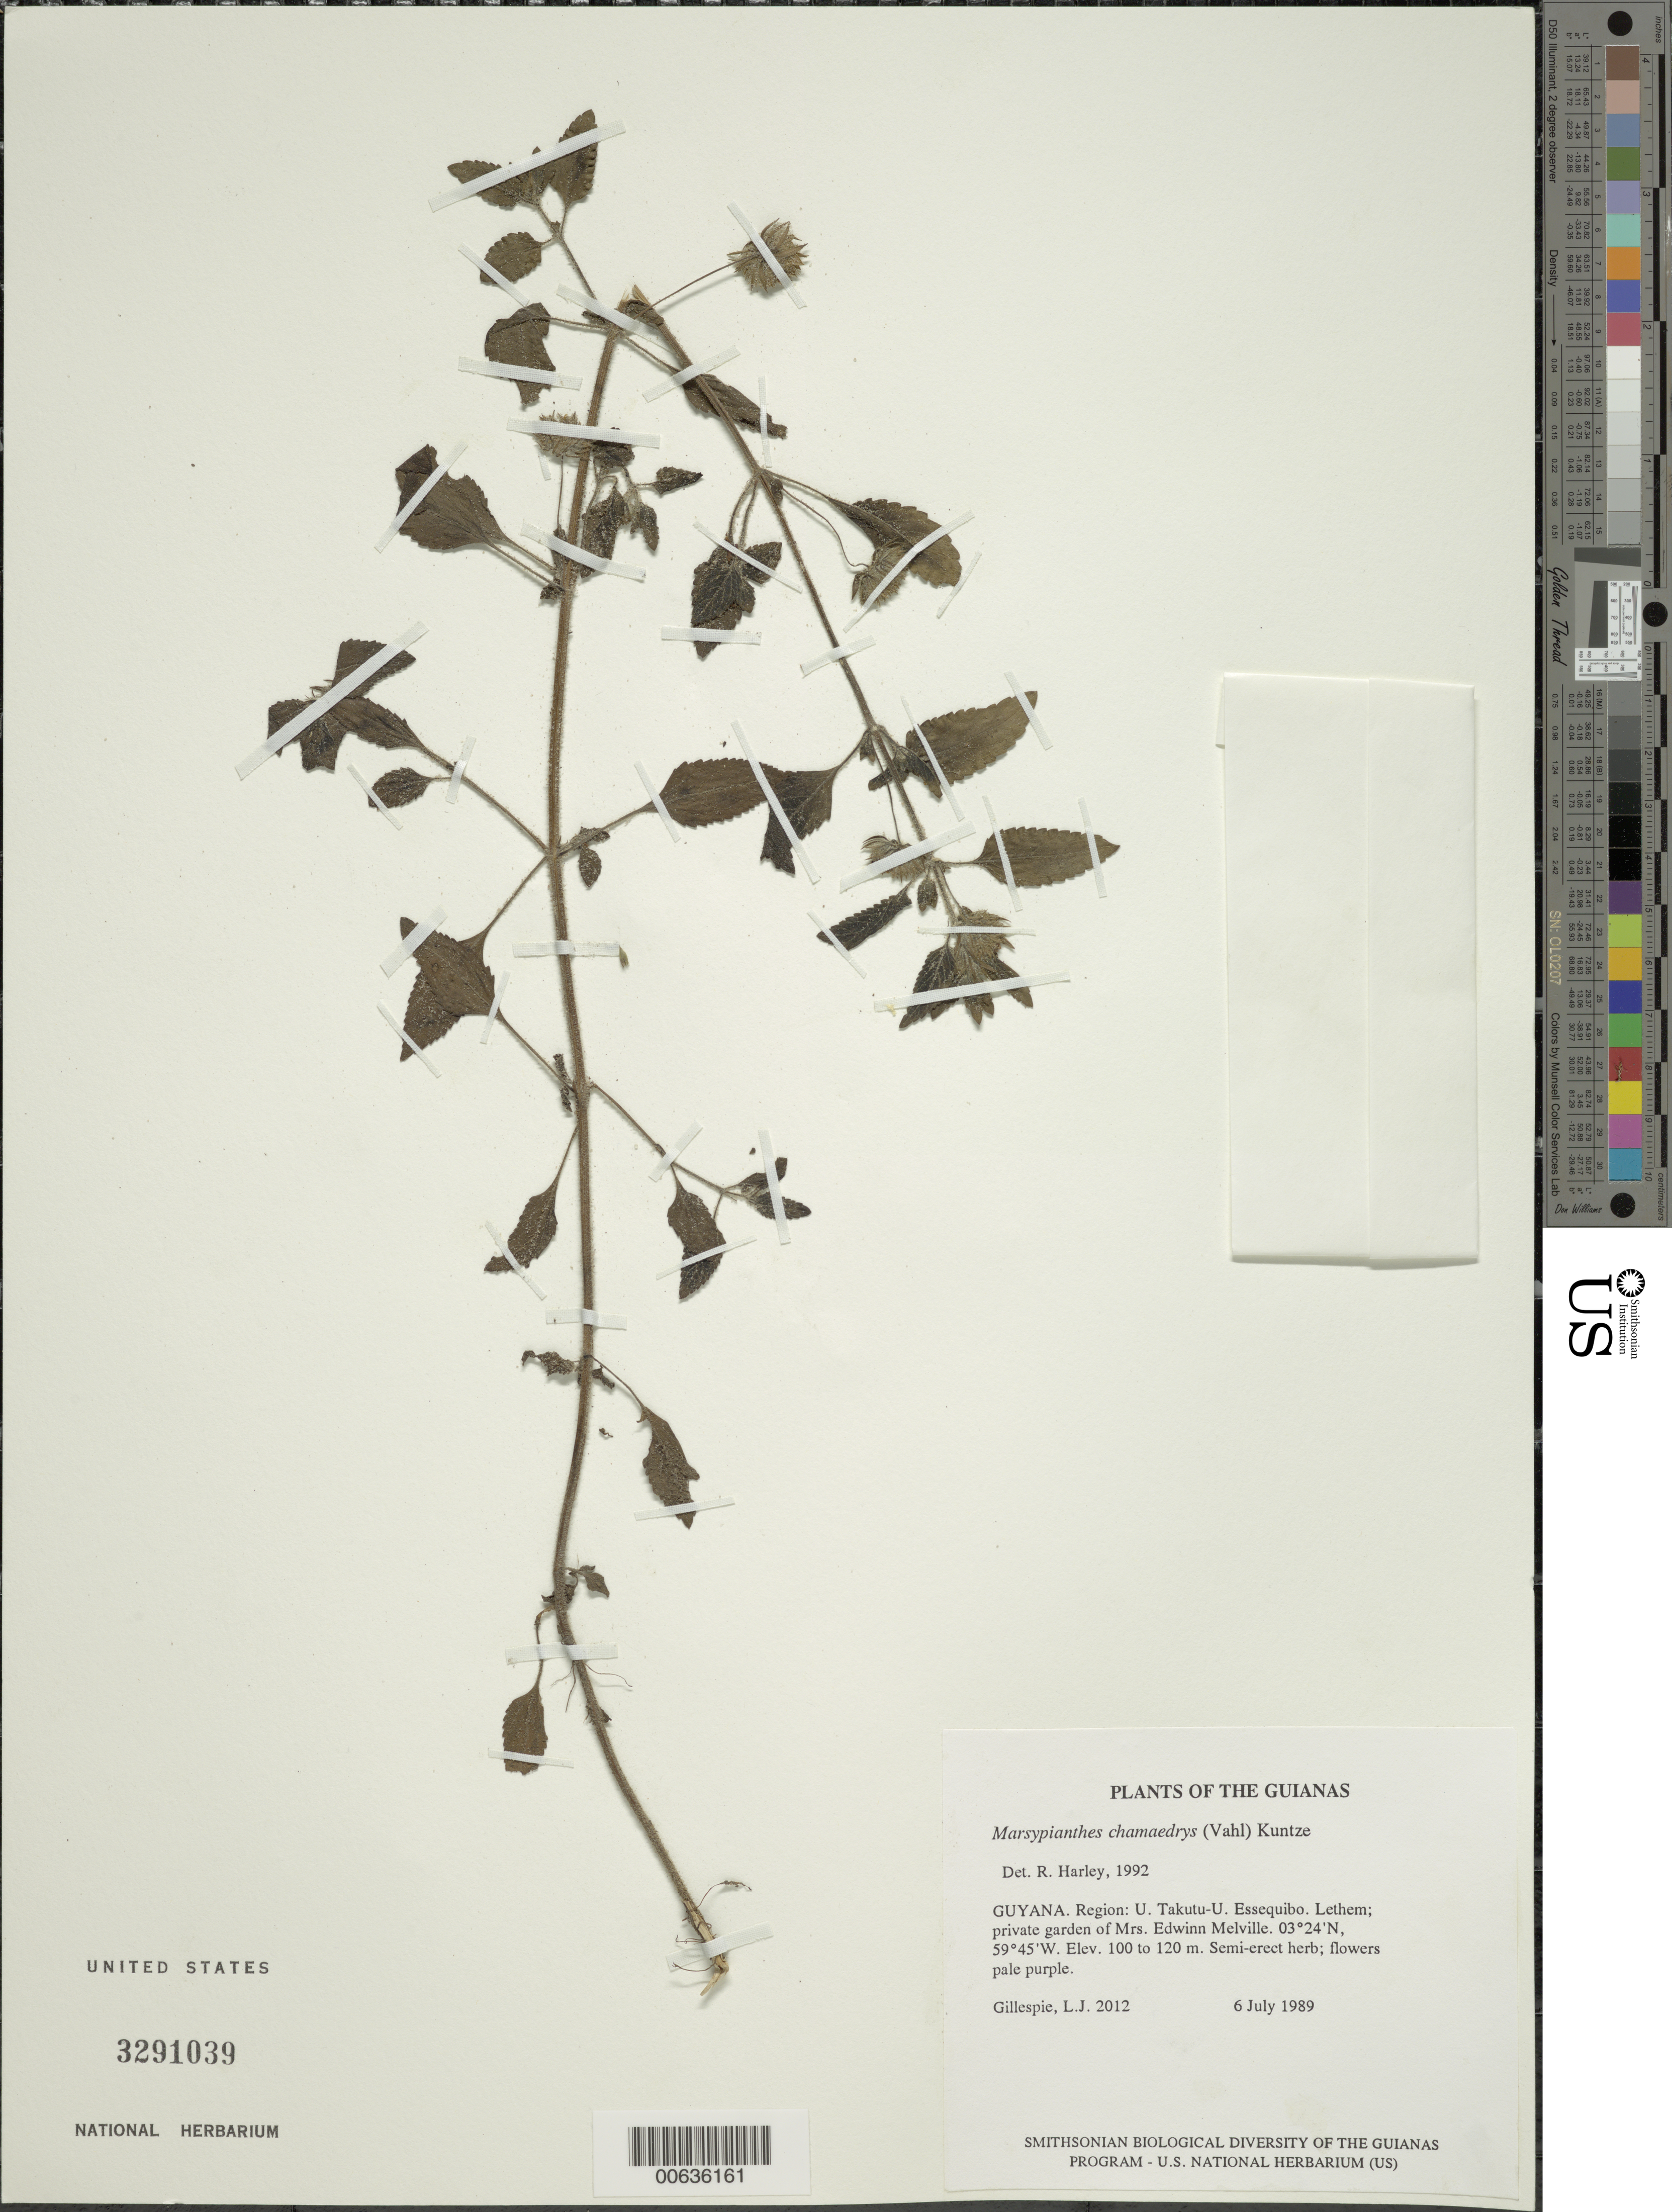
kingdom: Plantae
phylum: Tracheophyta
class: Magnoliopsida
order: Lamiales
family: Lamiaceae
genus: Marsypianthes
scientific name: Marsypianthes chamaedrys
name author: (Vahl) Kuntze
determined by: Harley, R. M.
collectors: L. J. Gillespie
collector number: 2012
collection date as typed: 6 July 1989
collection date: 1989-07-06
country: Guyana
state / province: U. Takutu-U. Essequibo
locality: Lethem; private garden of Mrs. Edwinn Melville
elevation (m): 100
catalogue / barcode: US 3291039